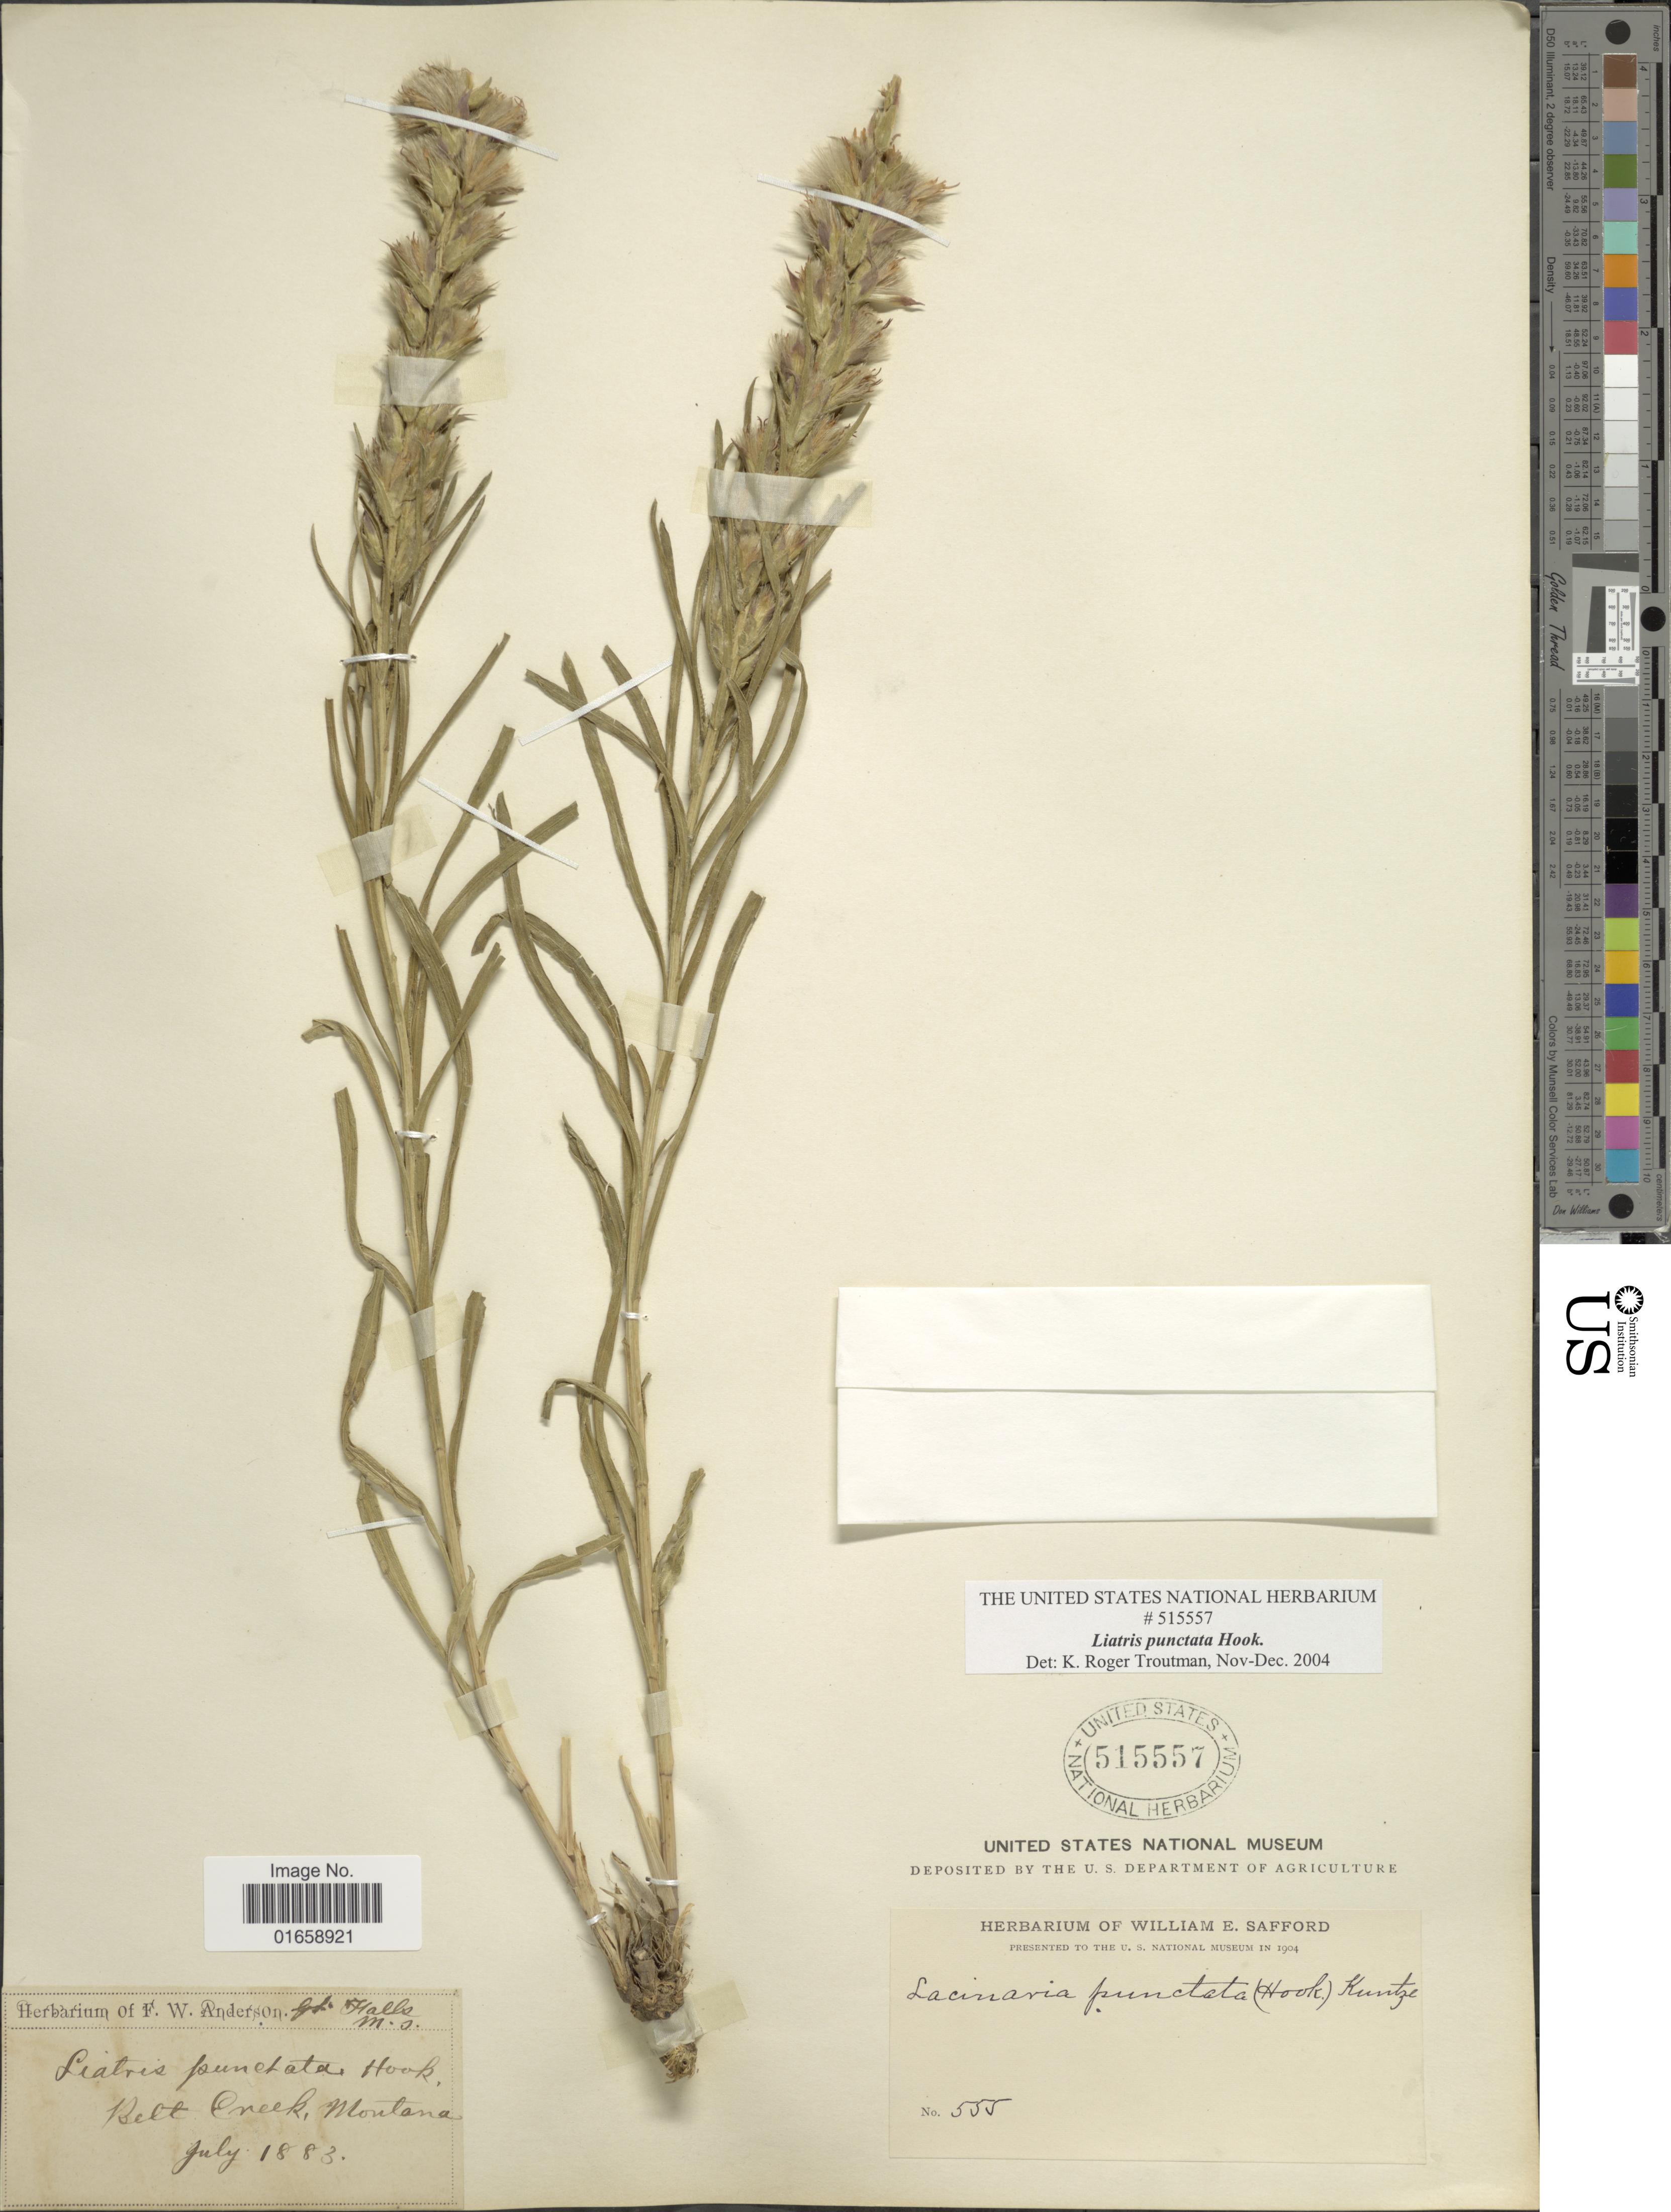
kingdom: Plantae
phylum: Tracheophyta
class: Magnoliopsida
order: Asterales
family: Asteraceae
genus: Liatris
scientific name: Liatris punctata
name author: Hook.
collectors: M. Halle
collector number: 555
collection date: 1883-07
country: United States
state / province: Montana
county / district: Cascade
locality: Belt Creek, Montana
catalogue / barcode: US 515557